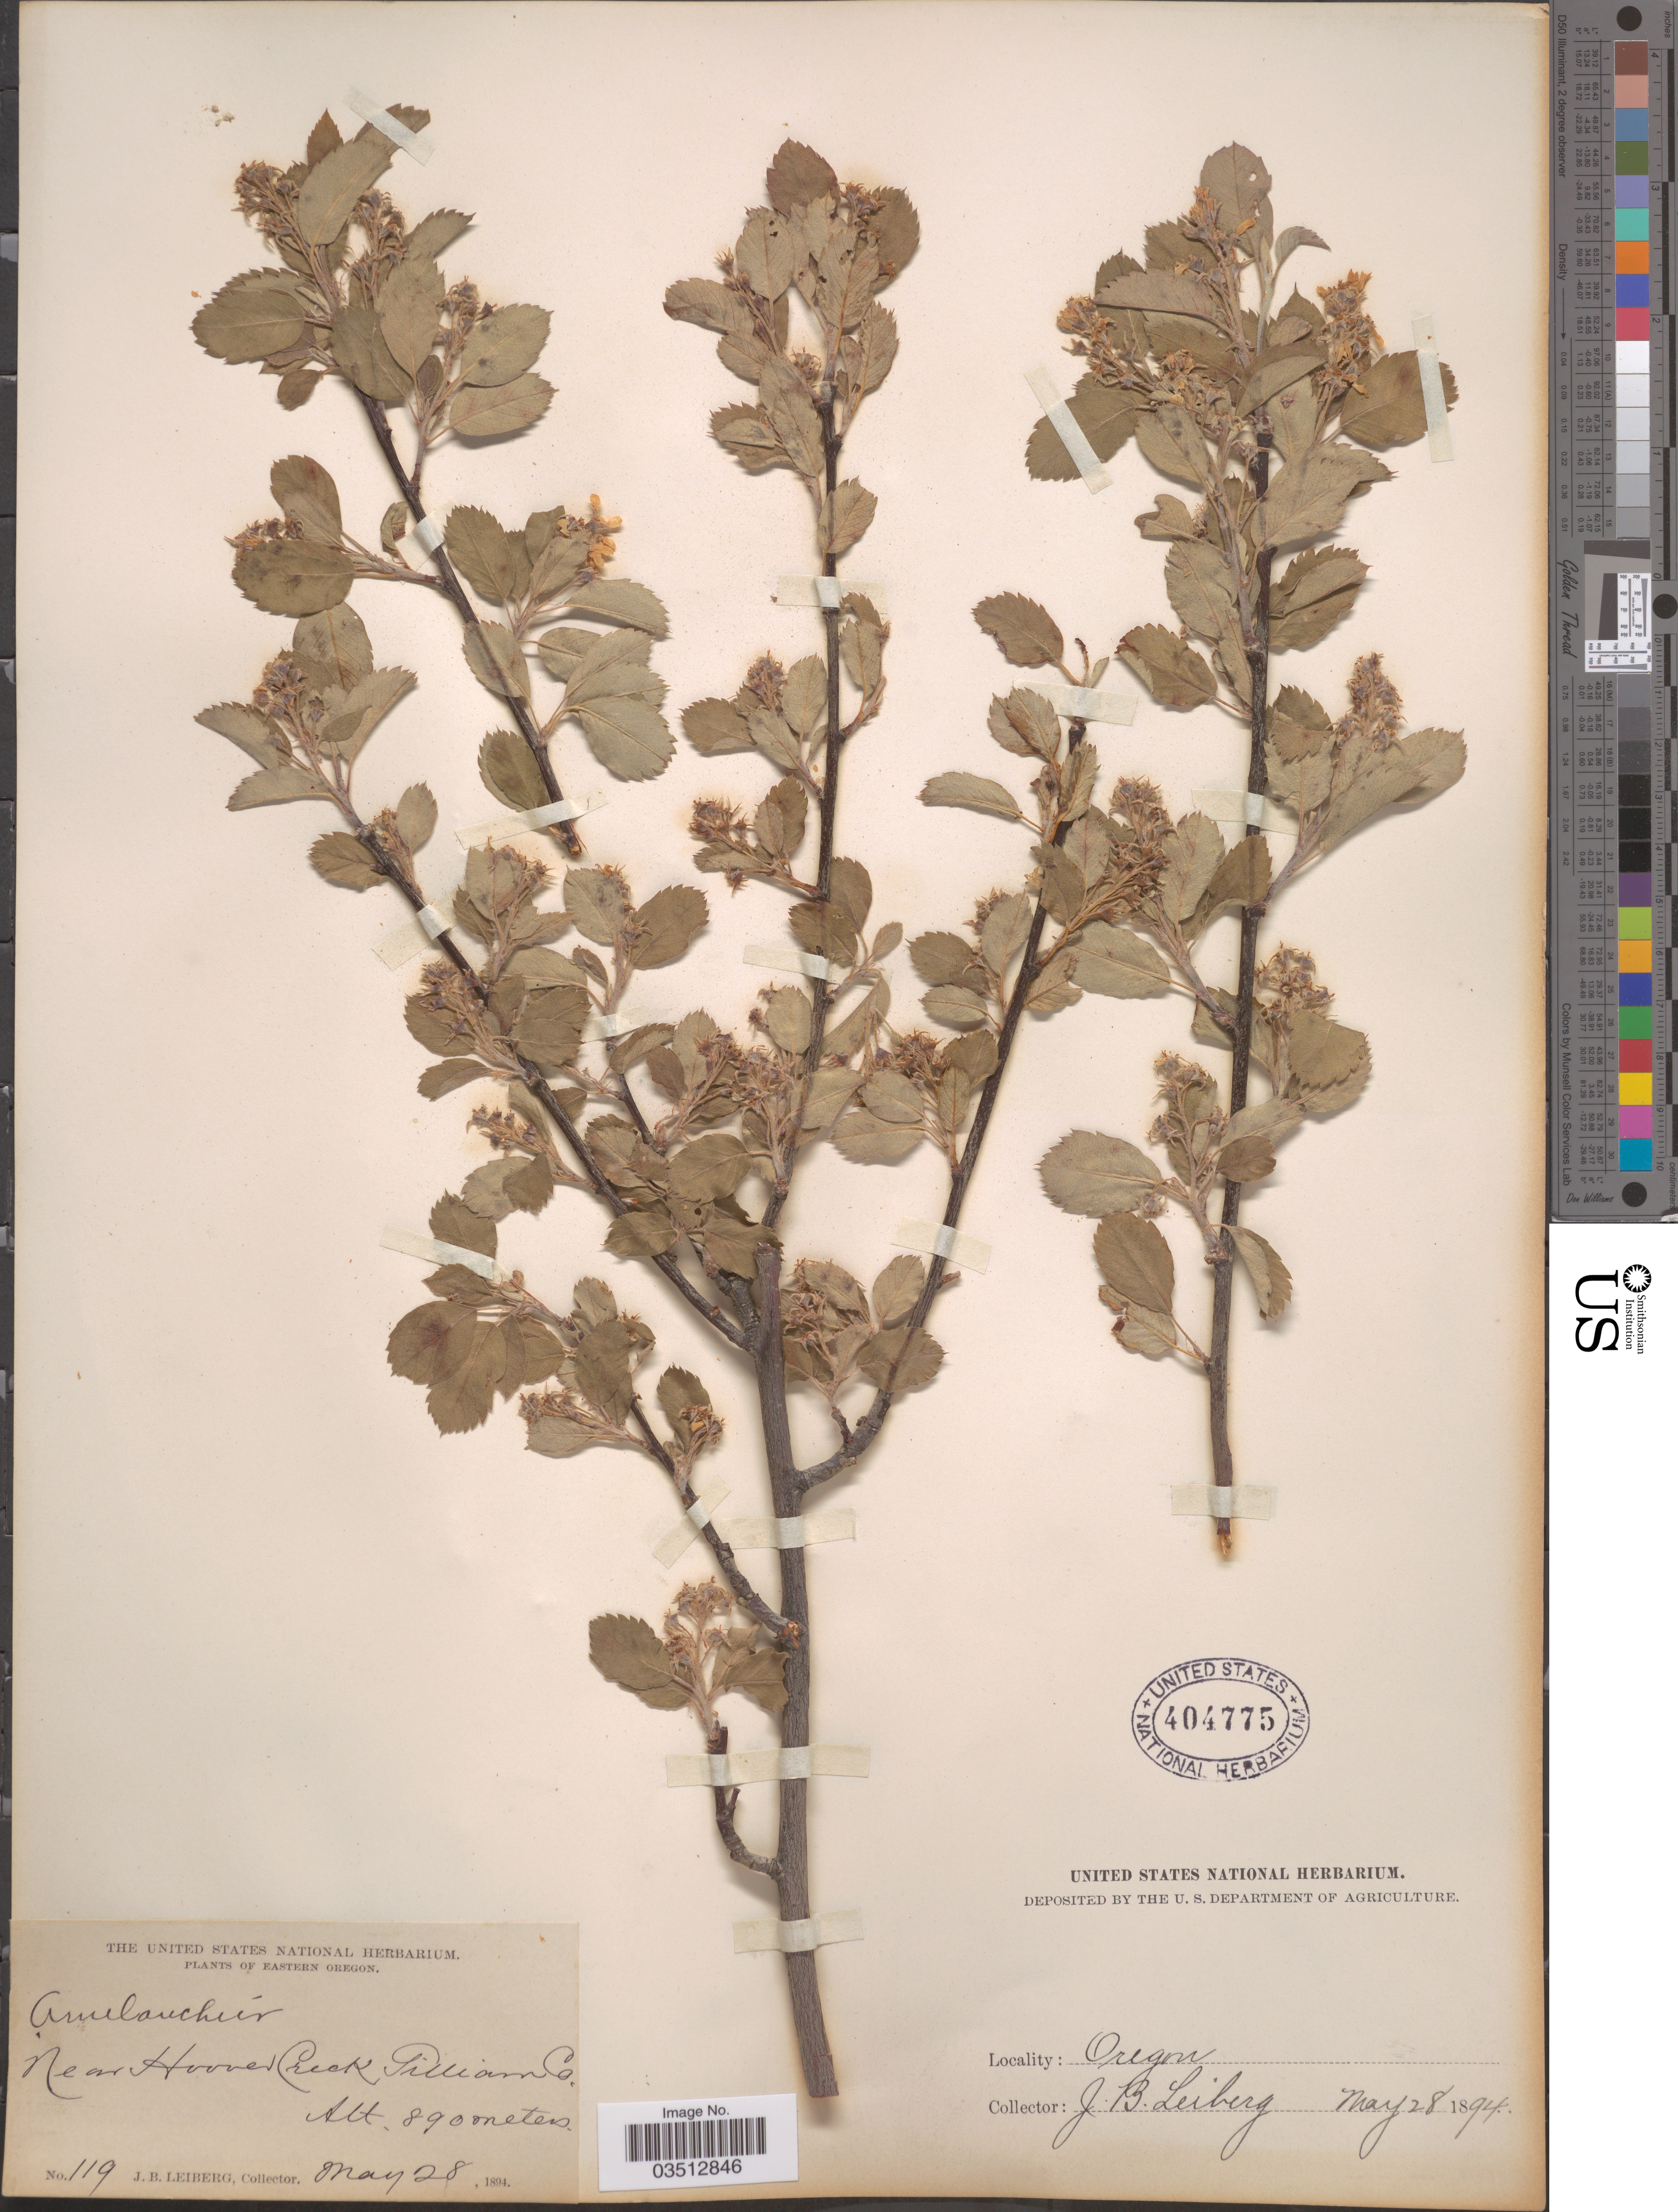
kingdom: Plantae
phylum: Tracheophyta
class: Magnoliopsida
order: Rosales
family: Rosaceae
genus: Amelanchier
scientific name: Amelanchier sp.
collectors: J. B. Leiberg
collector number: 119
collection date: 1894-05-28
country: United States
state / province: Oregon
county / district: Gilliam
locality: Eastern Oregon. Near Hoover Creek, Gilliam Co.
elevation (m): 890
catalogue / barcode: US 404775